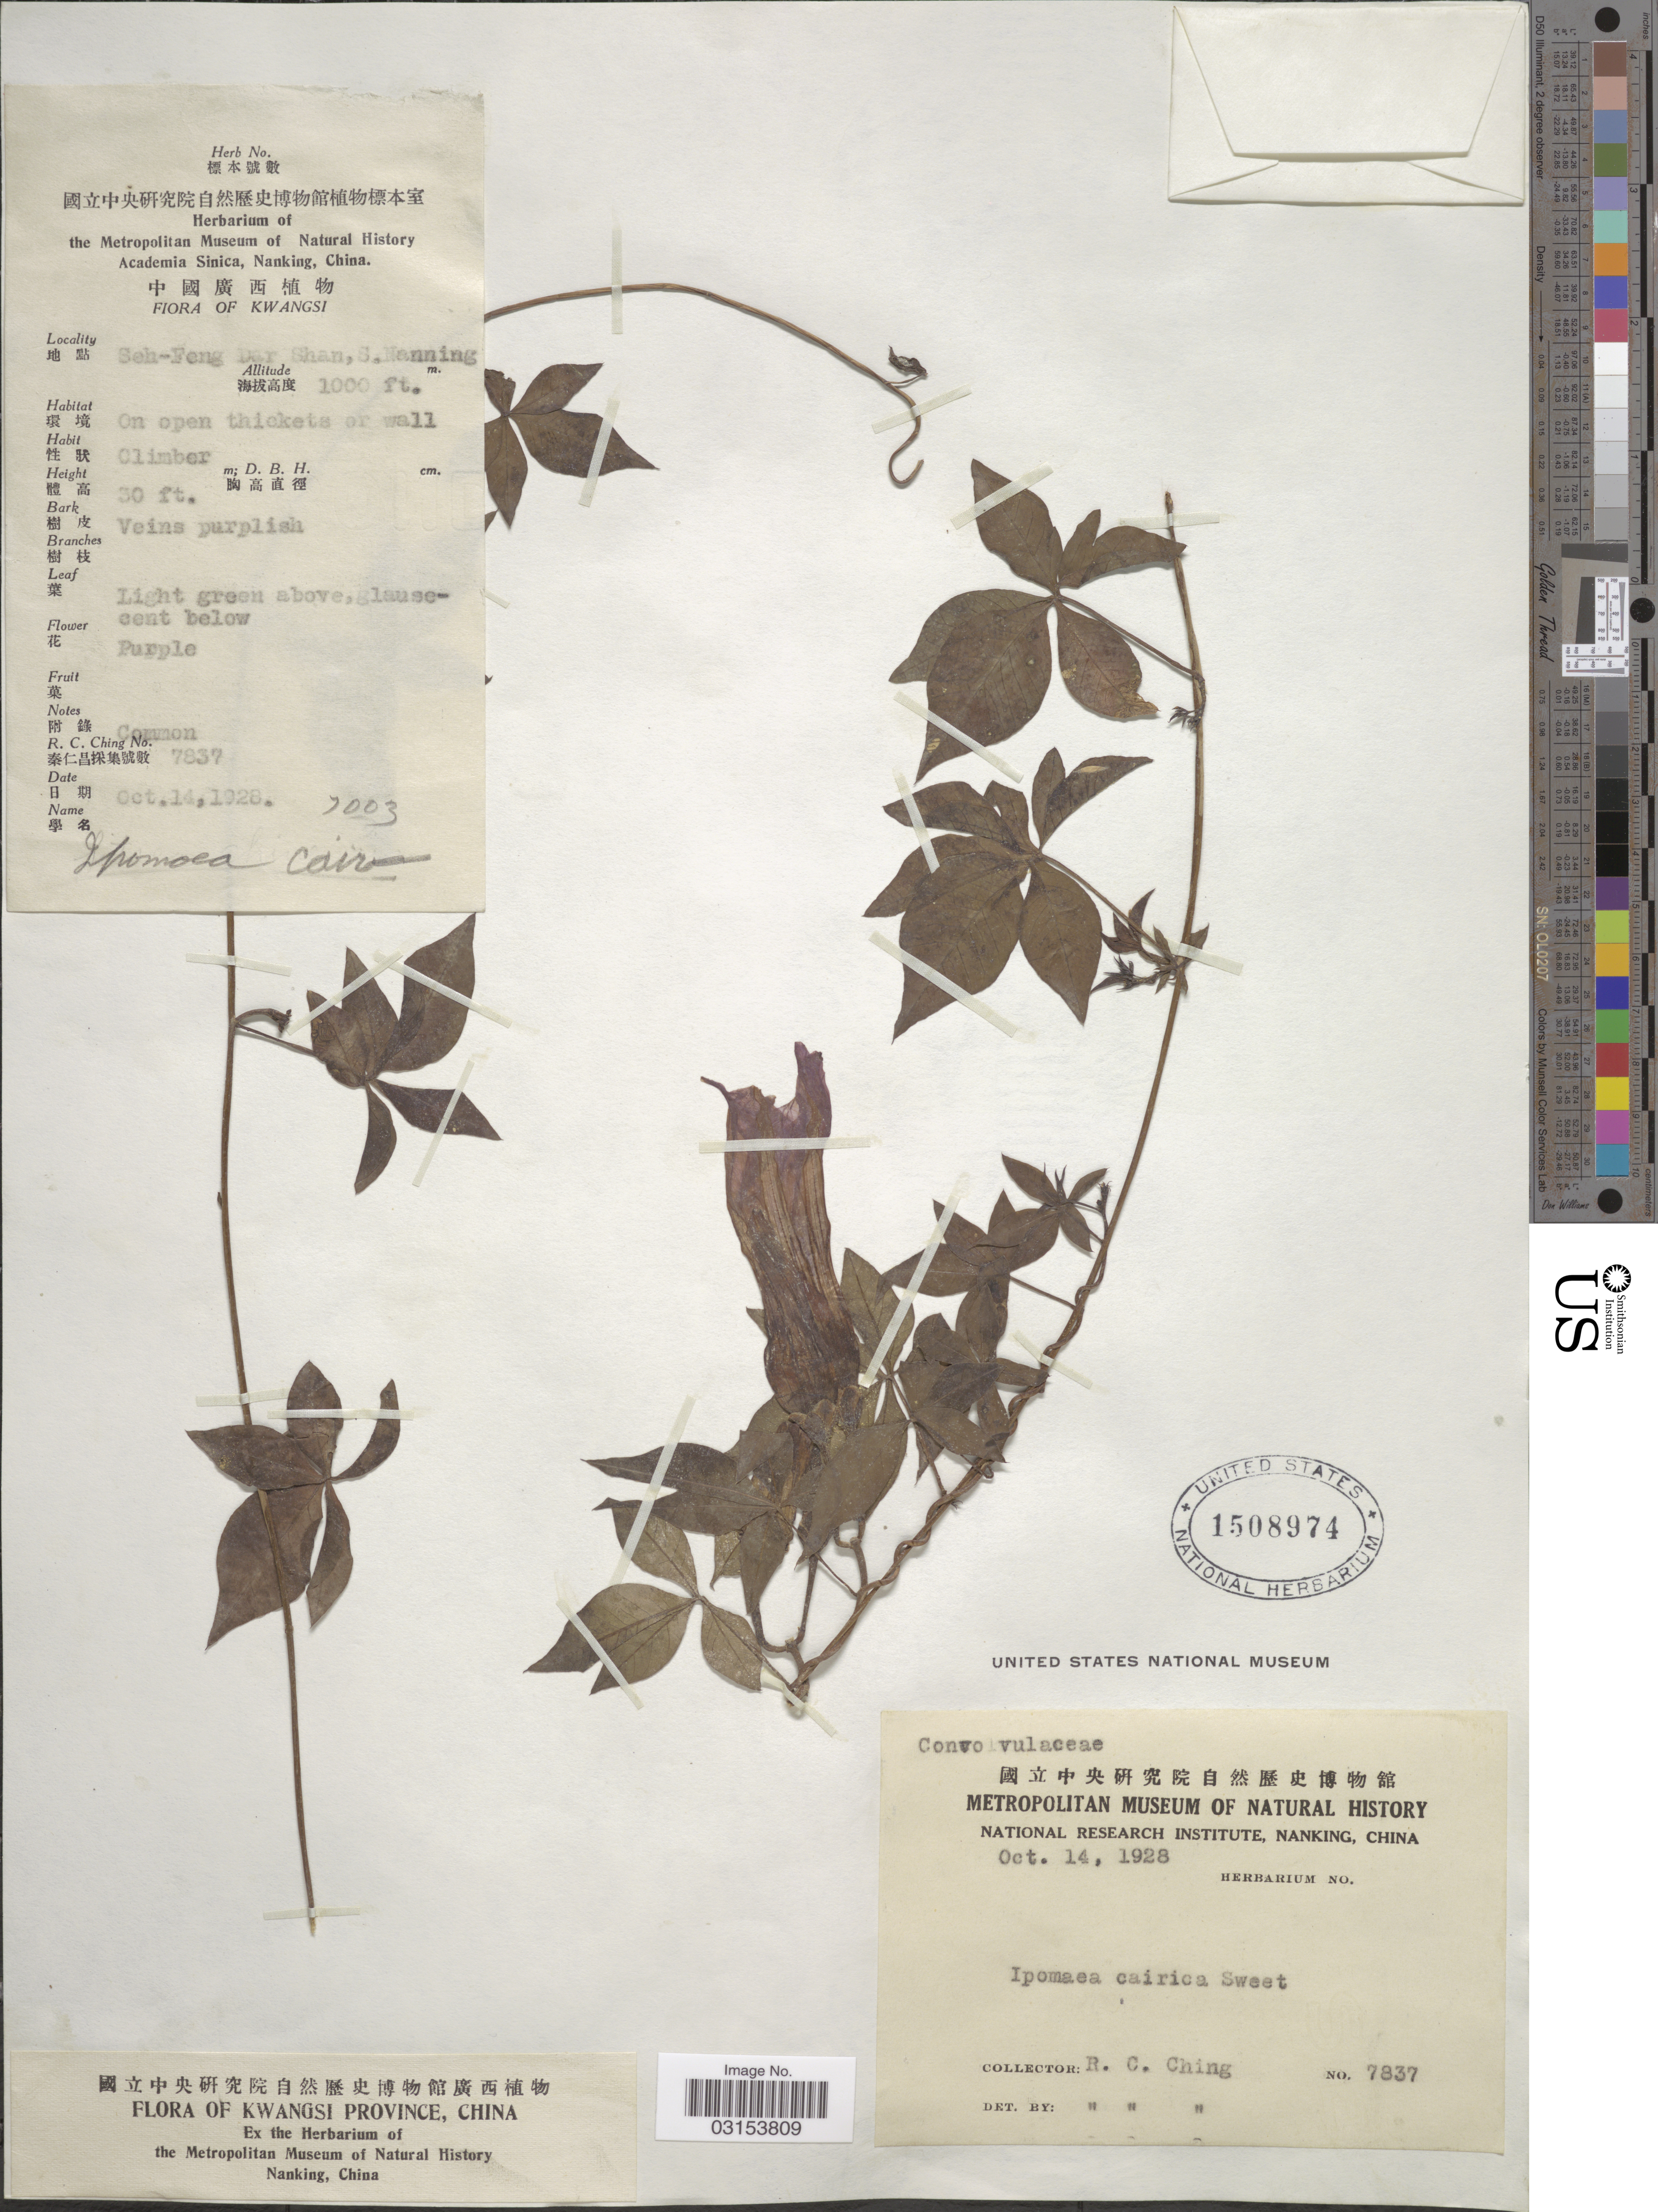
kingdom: Plantae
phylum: Tracheophyta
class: Magnoliopsida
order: Solanales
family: Convolvulaceae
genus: Ipomoea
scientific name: Ipomoea cairica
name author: (L.) Sweet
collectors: R. C. Ching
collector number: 7837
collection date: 1928-10-14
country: China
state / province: Guangxi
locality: Kwangsi Province. Seh-Feng Dar Shan, S. Nanning.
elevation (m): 305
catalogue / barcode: US 1508974